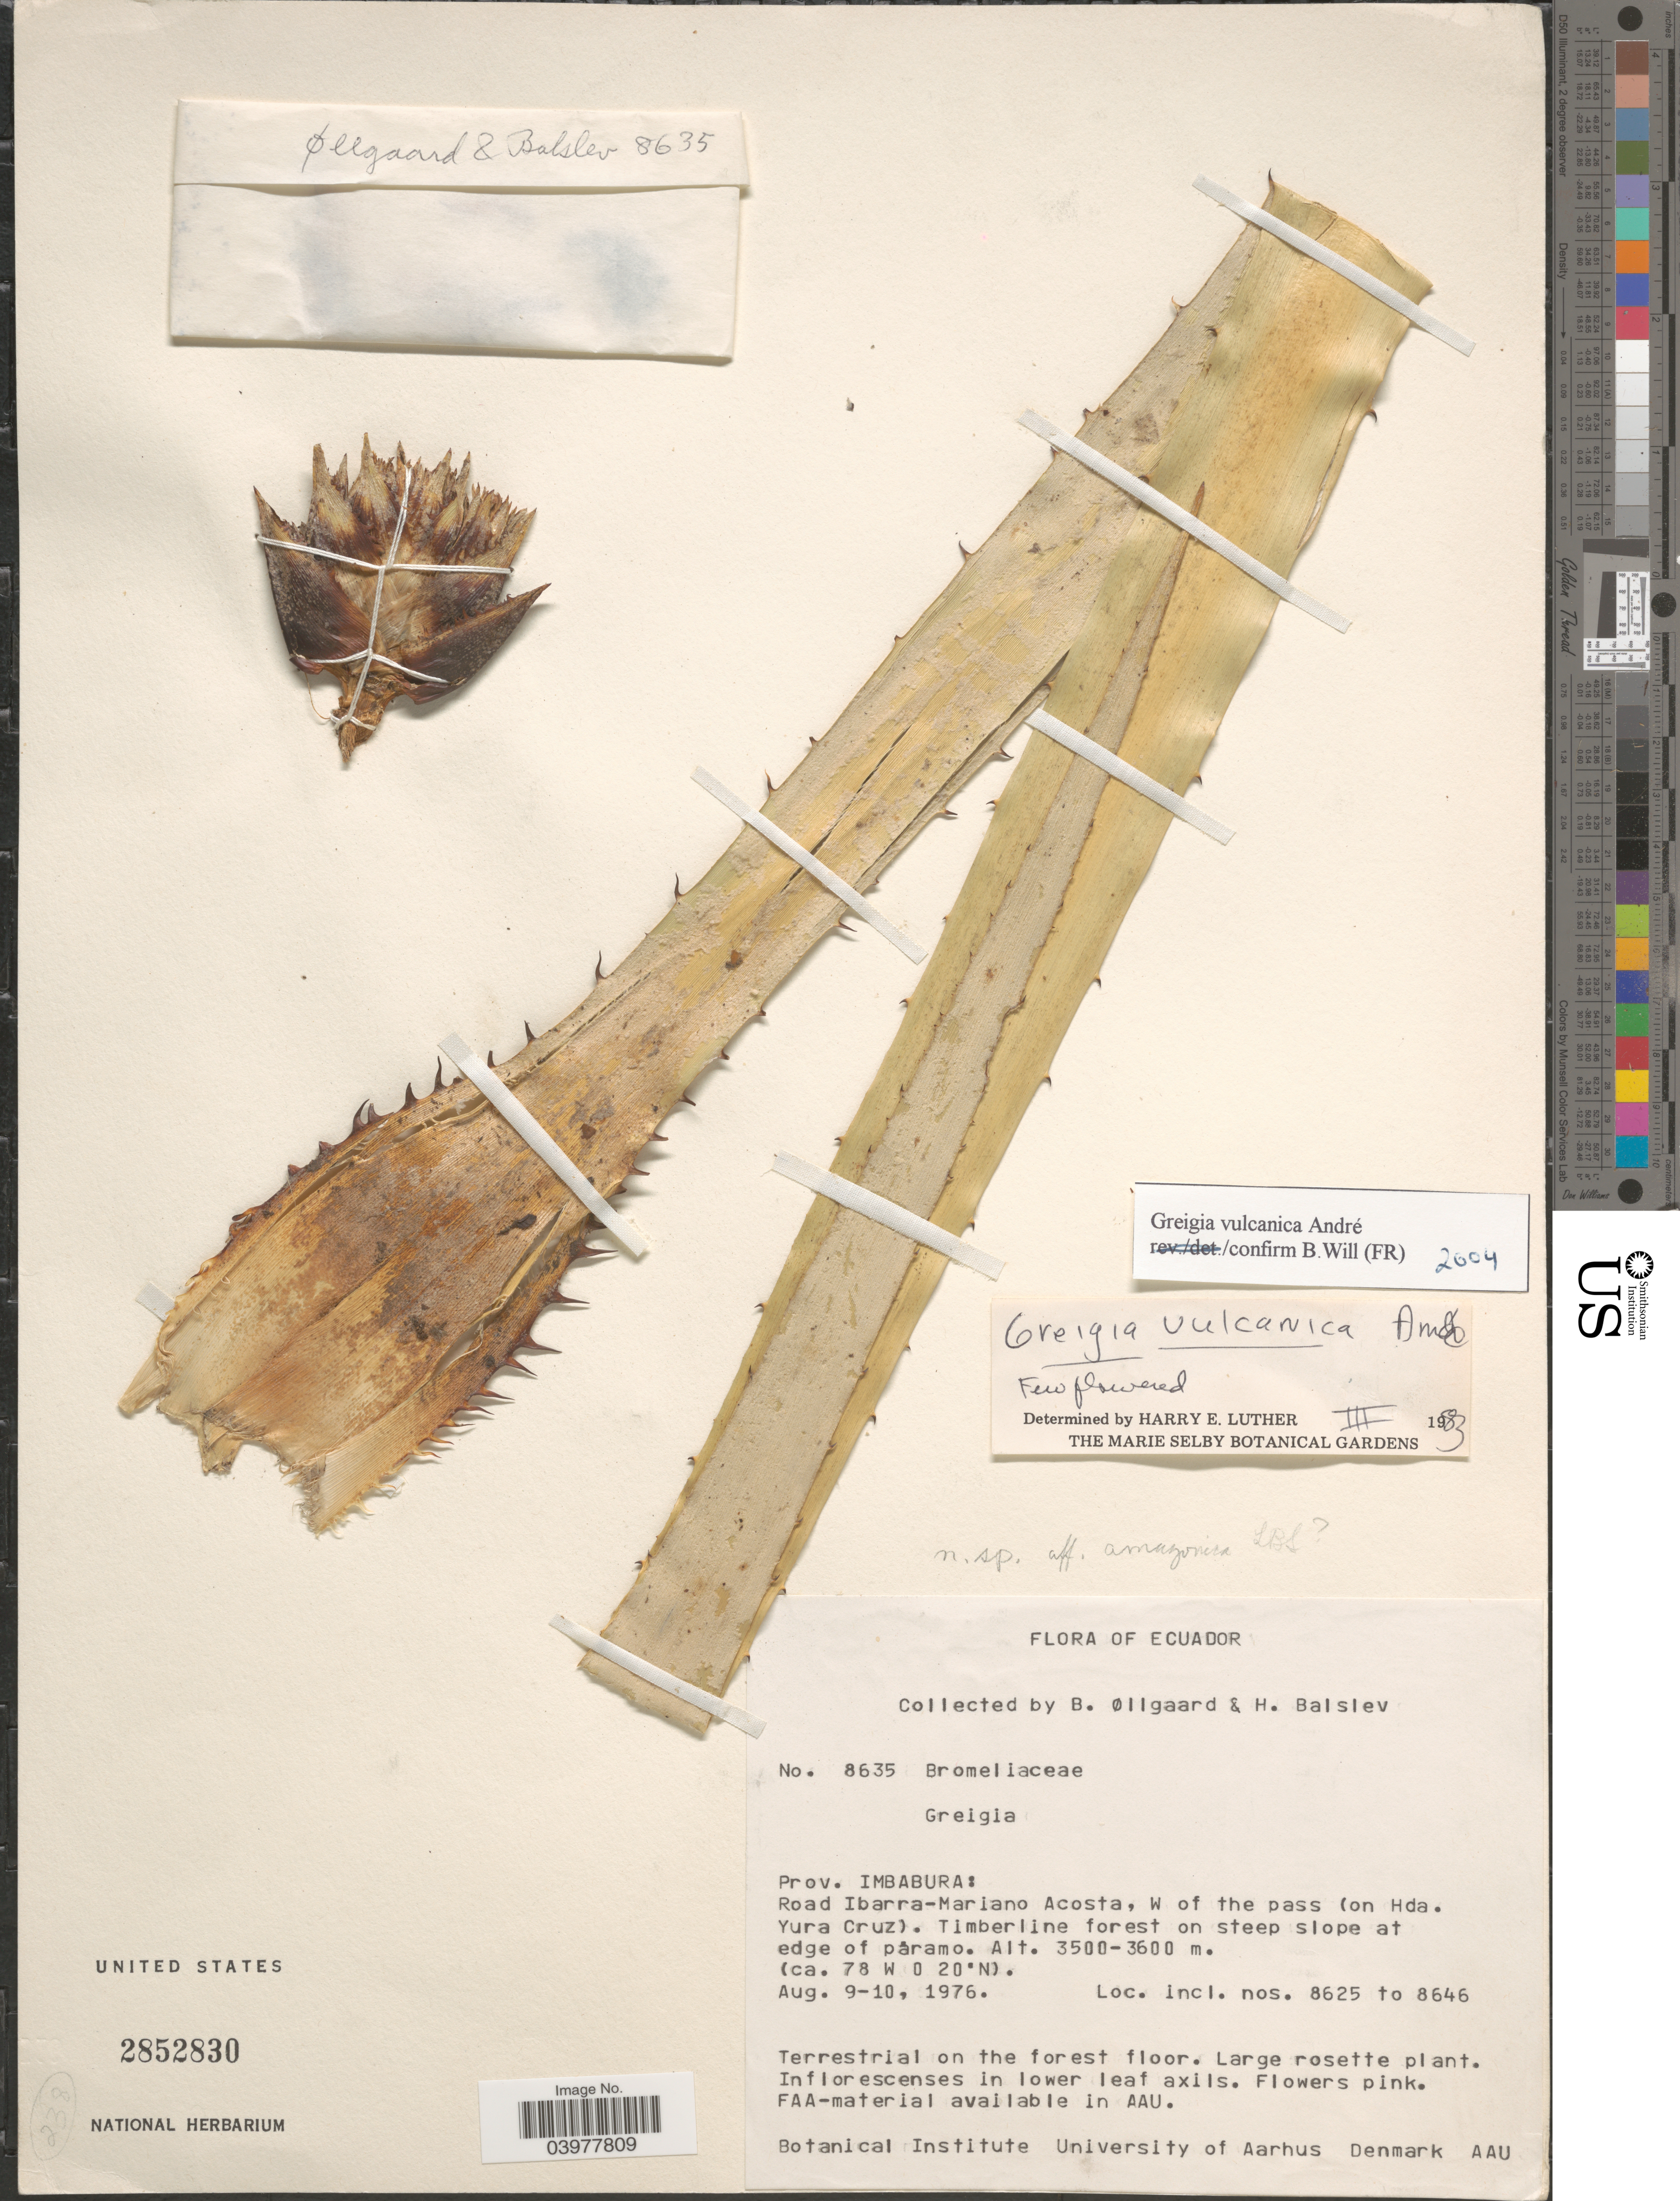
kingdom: Plantae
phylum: Tracheophyta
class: Liliopsida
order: Poales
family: Bromeliaceae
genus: Greigia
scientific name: Greigia vulcanica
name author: André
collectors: B. Øllgaard & H. Balslev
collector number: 8635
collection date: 1976-08-09/1976-08-10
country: Ecuador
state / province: Imbabura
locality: Road Ibarra-Mariano Acosta, W of the pass (on Hda. Yura Cruz). Timberline forest on steep slope at edge of páramo.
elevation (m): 3500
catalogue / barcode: US 2852830